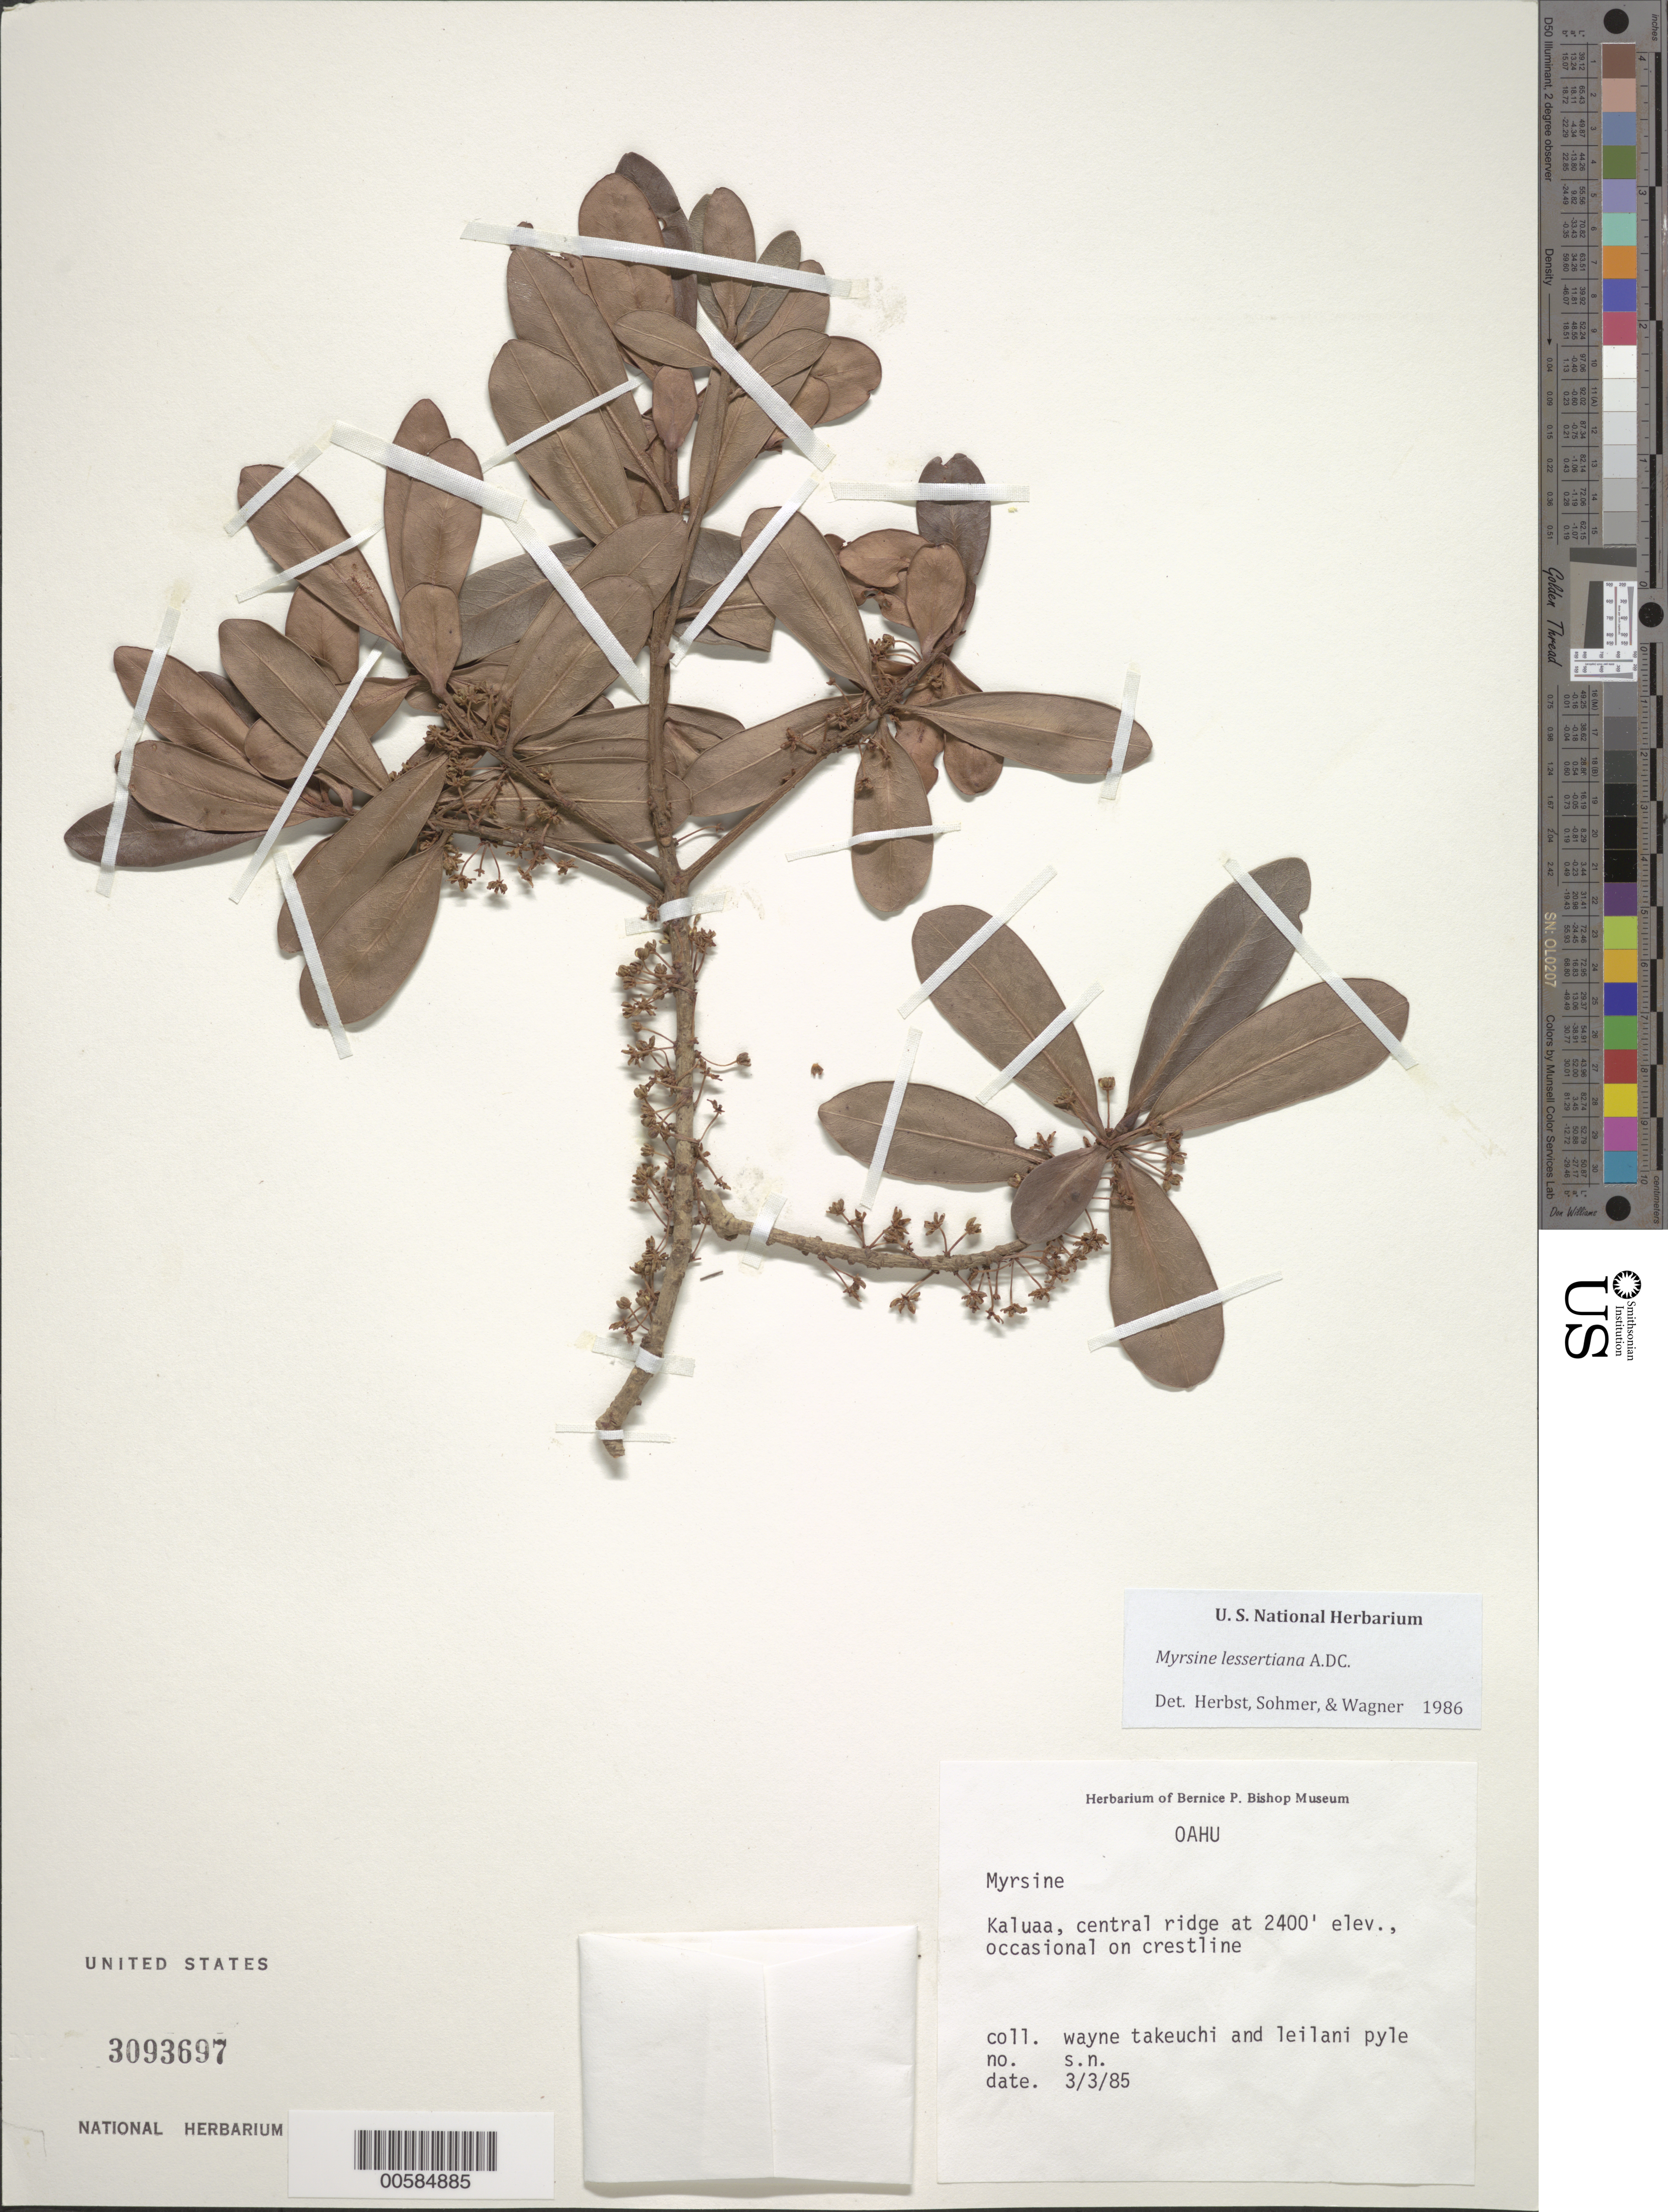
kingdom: Plantae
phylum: Tracheophyta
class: Magnoliopsida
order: Ericales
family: Primulaceae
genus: Myrsine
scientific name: Myrsine lessertiana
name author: A. DC.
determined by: Herbst, D. R.; Sohmer, S. H.; Wagner, W. L.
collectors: W. N. Takeuchi & L. Pyle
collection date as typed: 3 Mar 1985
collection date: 1985-03-03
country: United States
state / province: Hawaii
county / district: Honolulu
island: Oahu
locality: Kaluaa, central ridge.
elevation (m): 732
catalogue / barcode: US 3093697